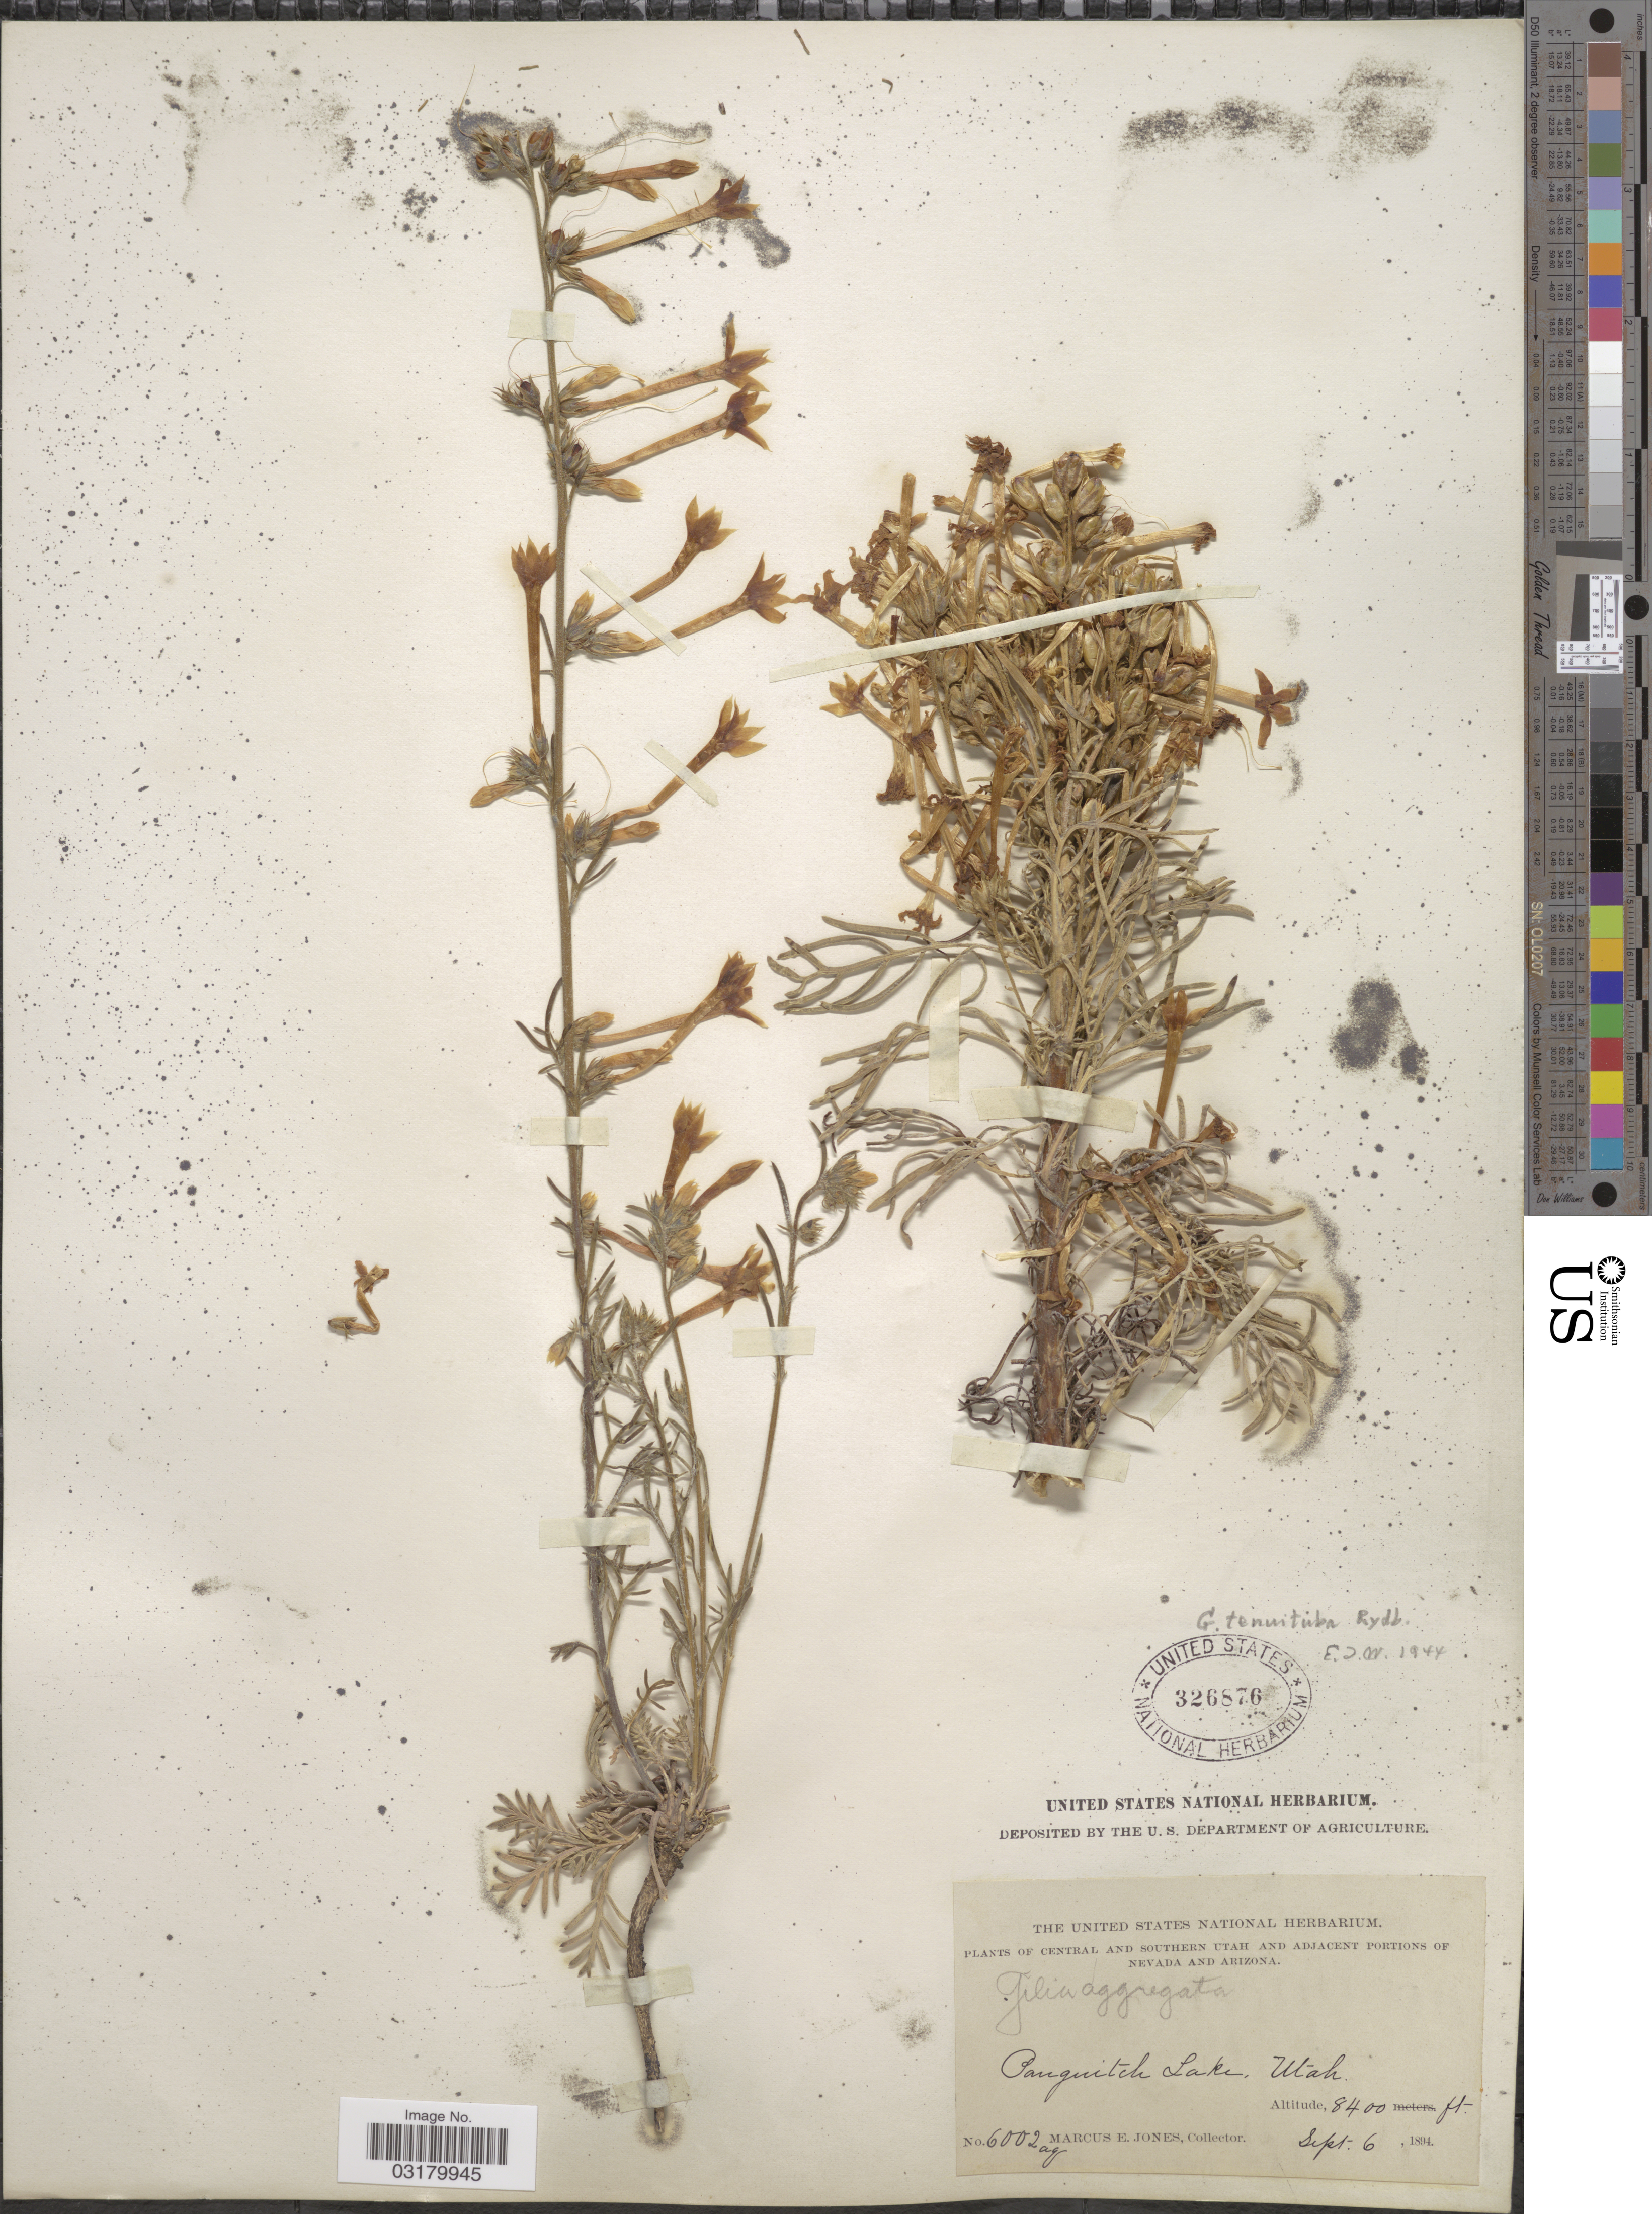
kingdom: Plantae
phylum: Tracheophyta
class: Magnoliopsida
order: Ericales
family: Polemoniaceae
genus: Ipomopsis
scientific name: Ipomopsis tenuituba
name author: (Rydb.) V.E. Grant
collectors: M. E. Jones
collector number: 6002aq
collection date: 1894-09-06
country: United States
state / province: Utah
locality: Central and Southern Utah. Panguitch Lake.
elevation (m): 2560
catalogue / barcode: US 326876